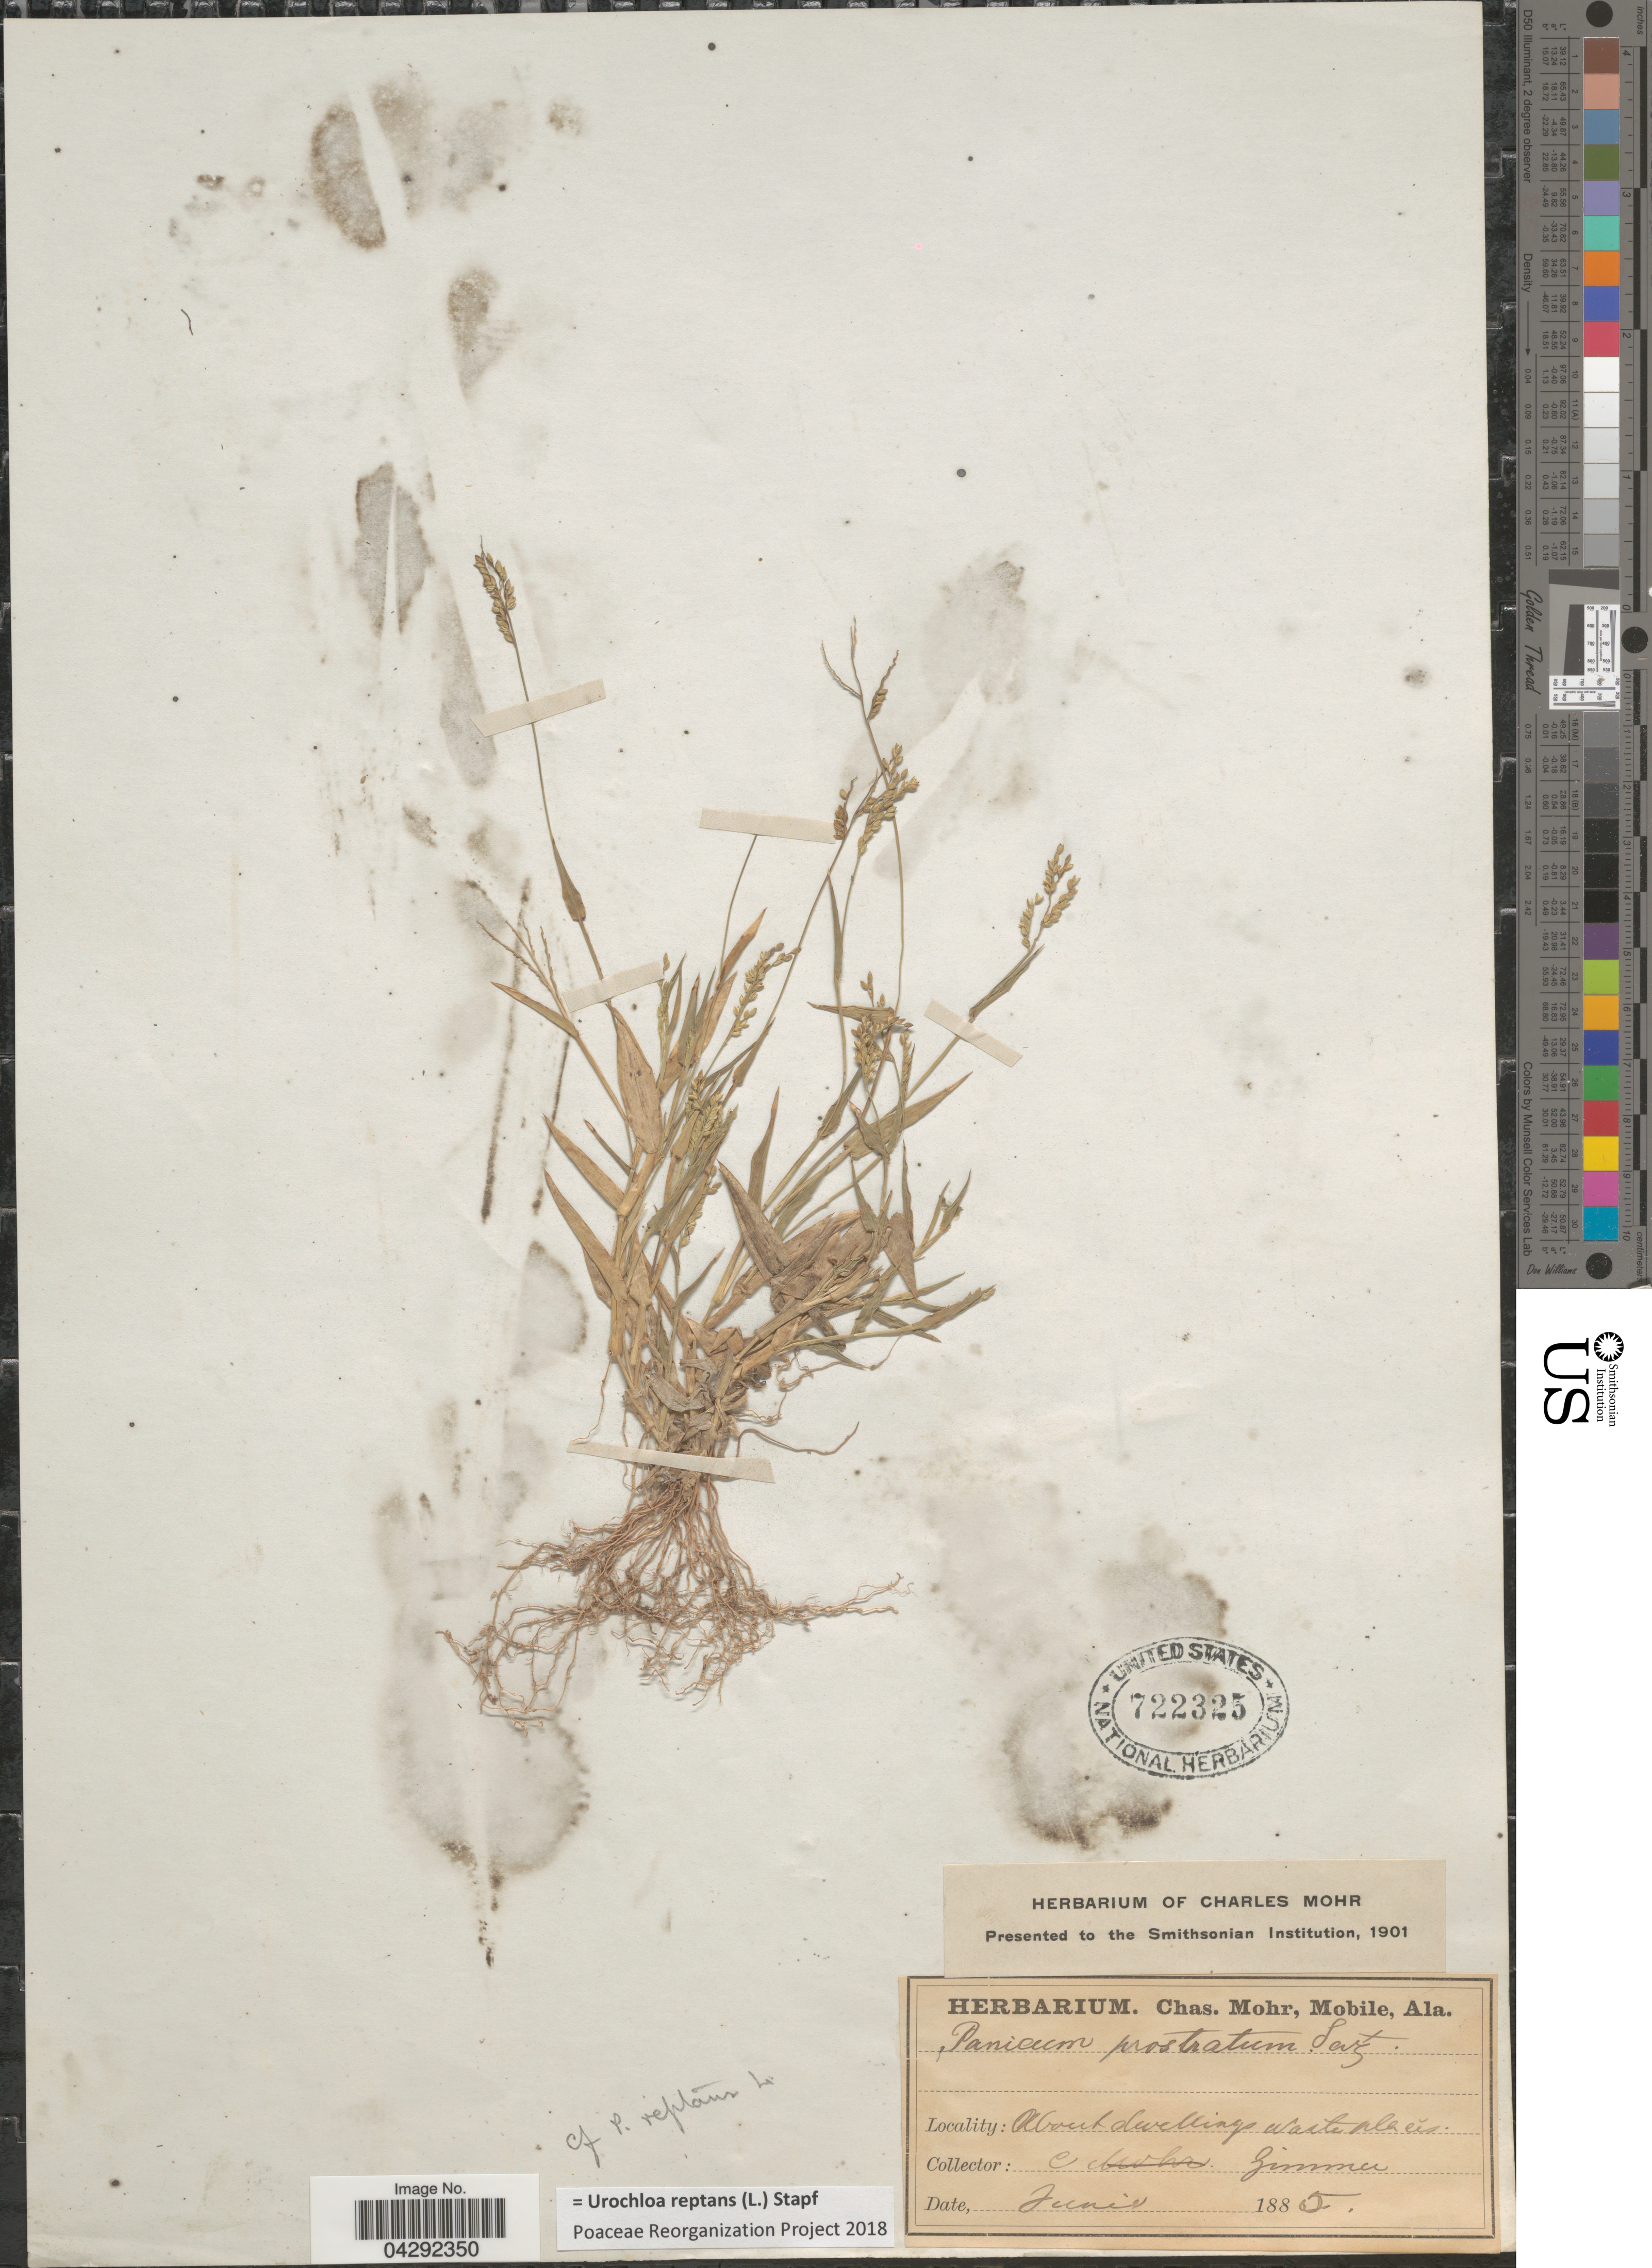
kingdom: Plantae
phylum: Tracheophyta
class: Liliopsida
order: Poales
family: Poaceae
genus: Urochloa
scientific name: Urochloa reptans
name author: (L.) Stapf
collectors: C. Zimmer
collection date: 1885-06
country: United States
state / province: Alabama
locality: About dwellings waste places.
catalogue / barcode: US 722325